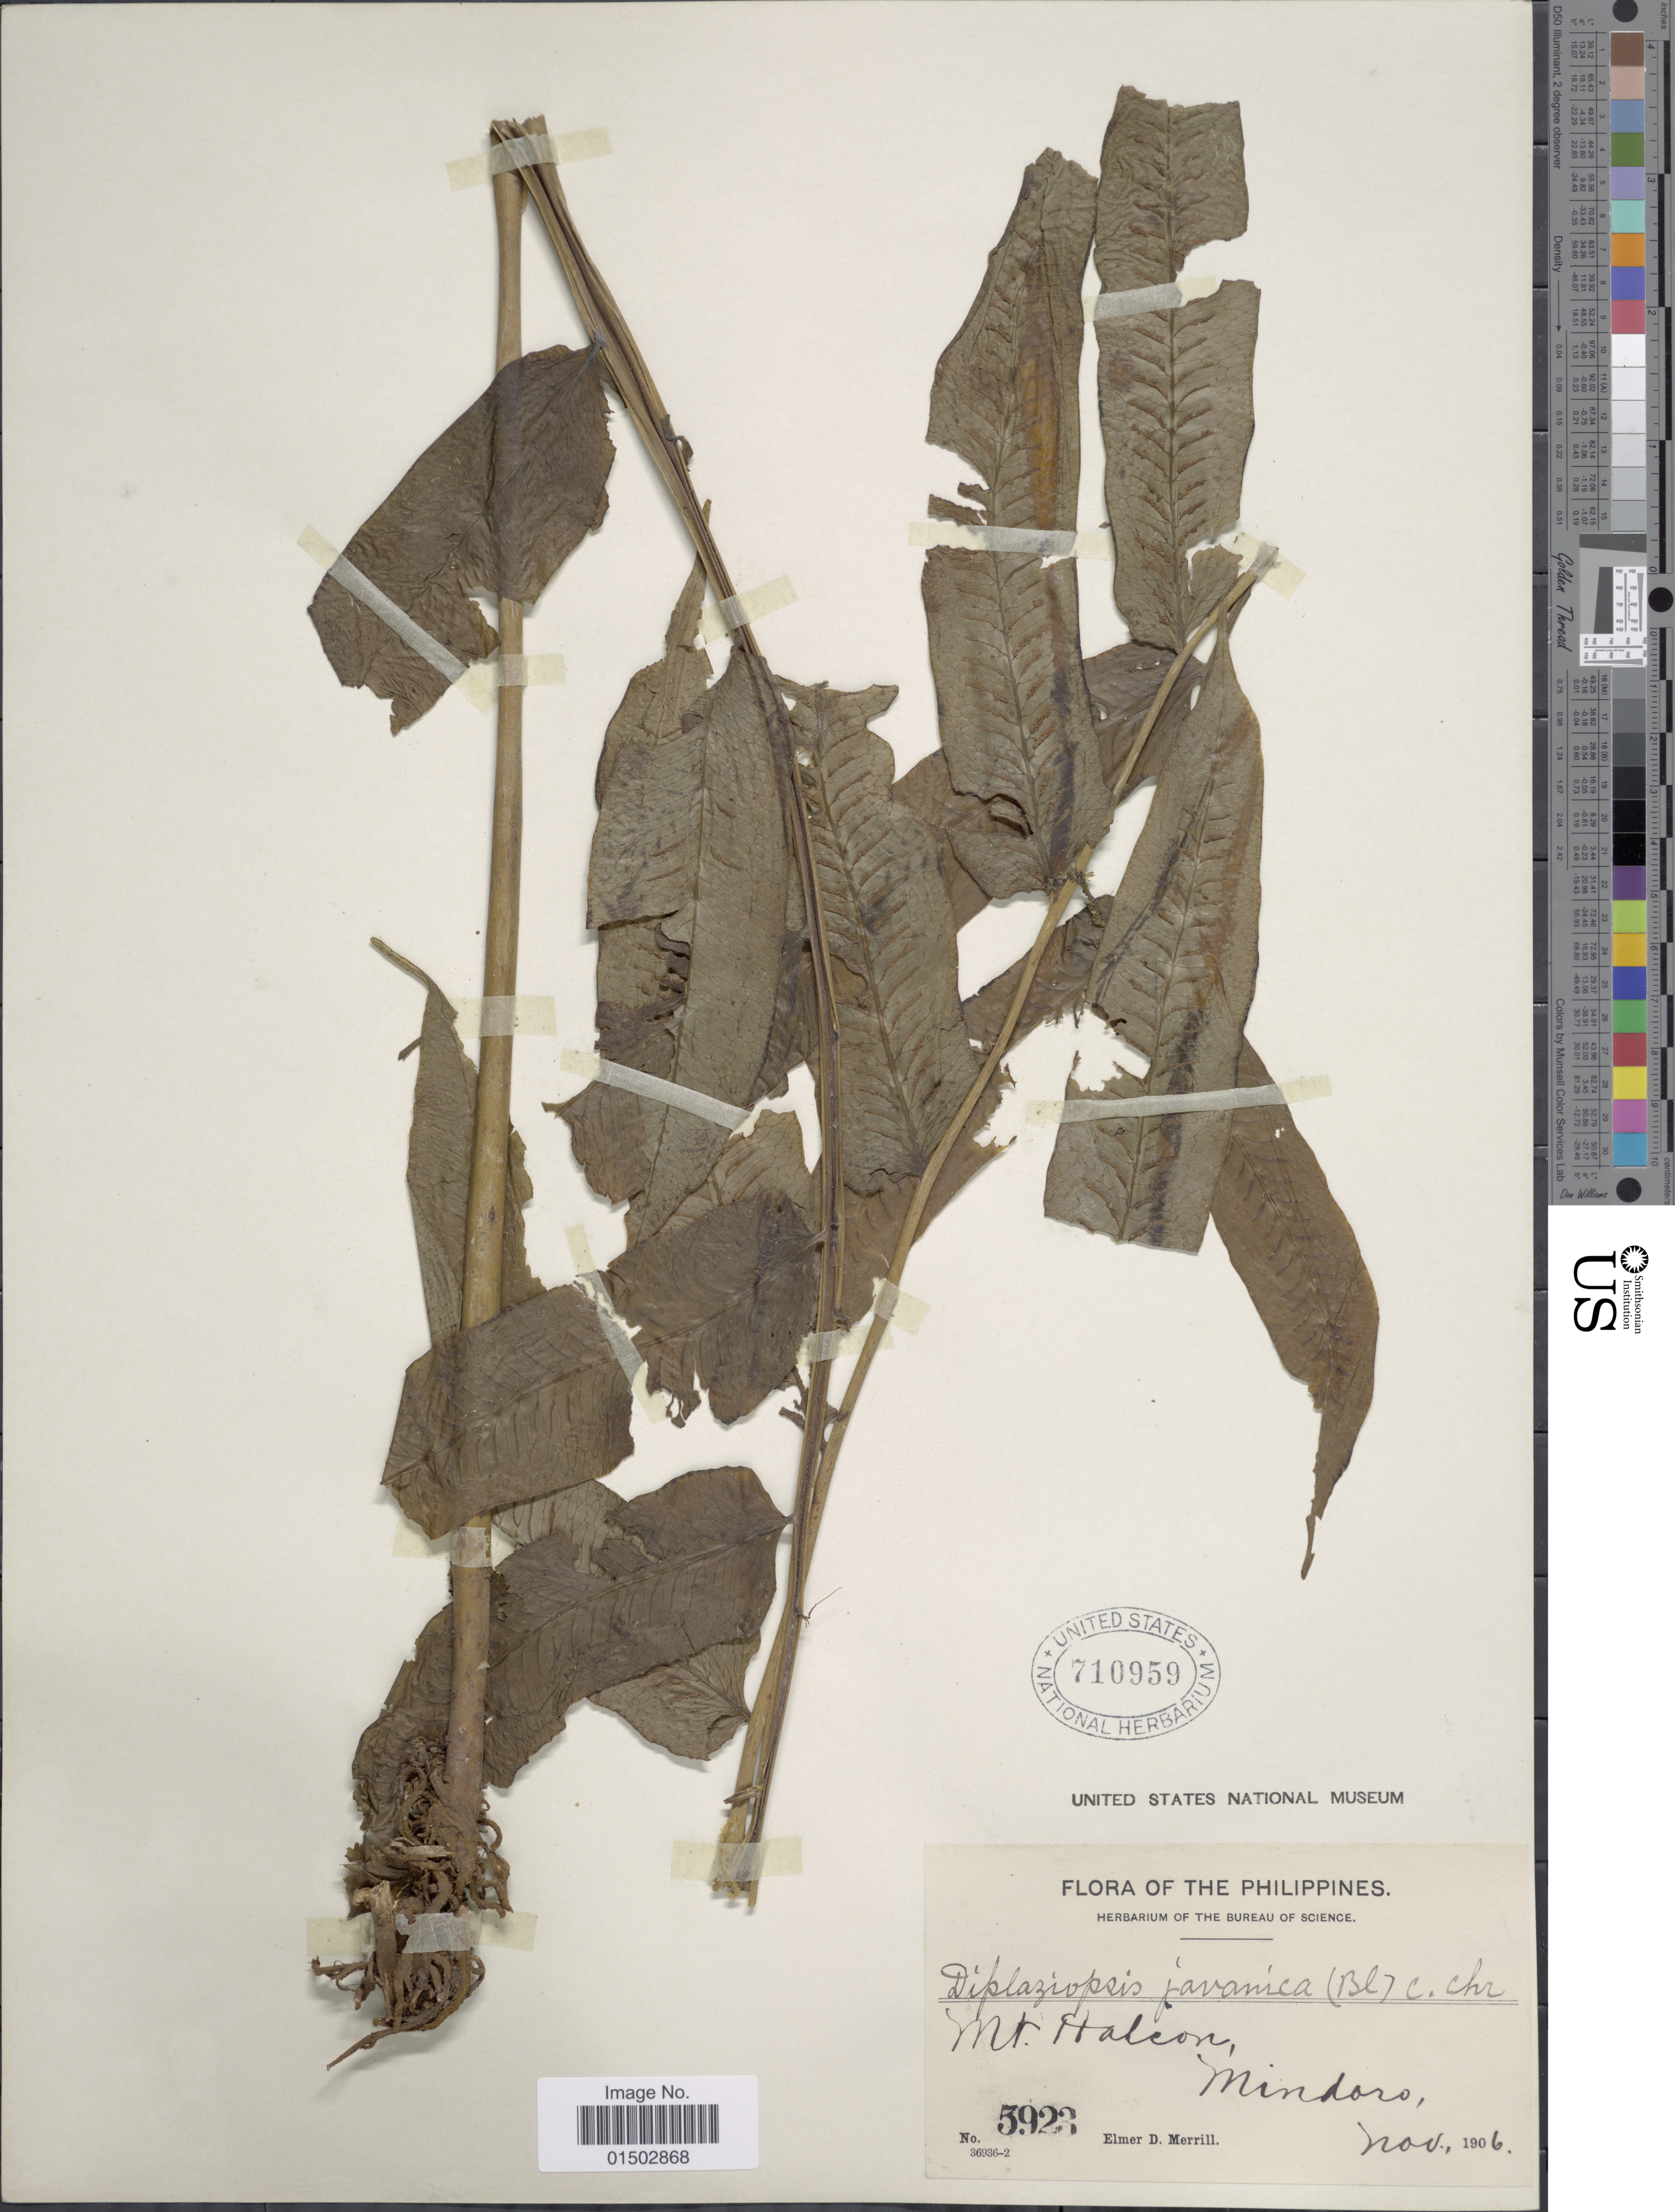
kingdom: Plantae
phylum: Tracheophyta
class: Polypodiopsida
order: Polypodiales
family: Diplaziopsidaceae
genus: Diplaziopsis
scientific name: Diplaziopsis javanica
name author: (Blume) C. Chr.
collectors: E. D. Merrill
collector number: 5923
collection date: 1906-11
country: Philippines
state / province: Mimaropa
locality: Mt. Halcon, Mindoro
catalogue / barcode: US 710959